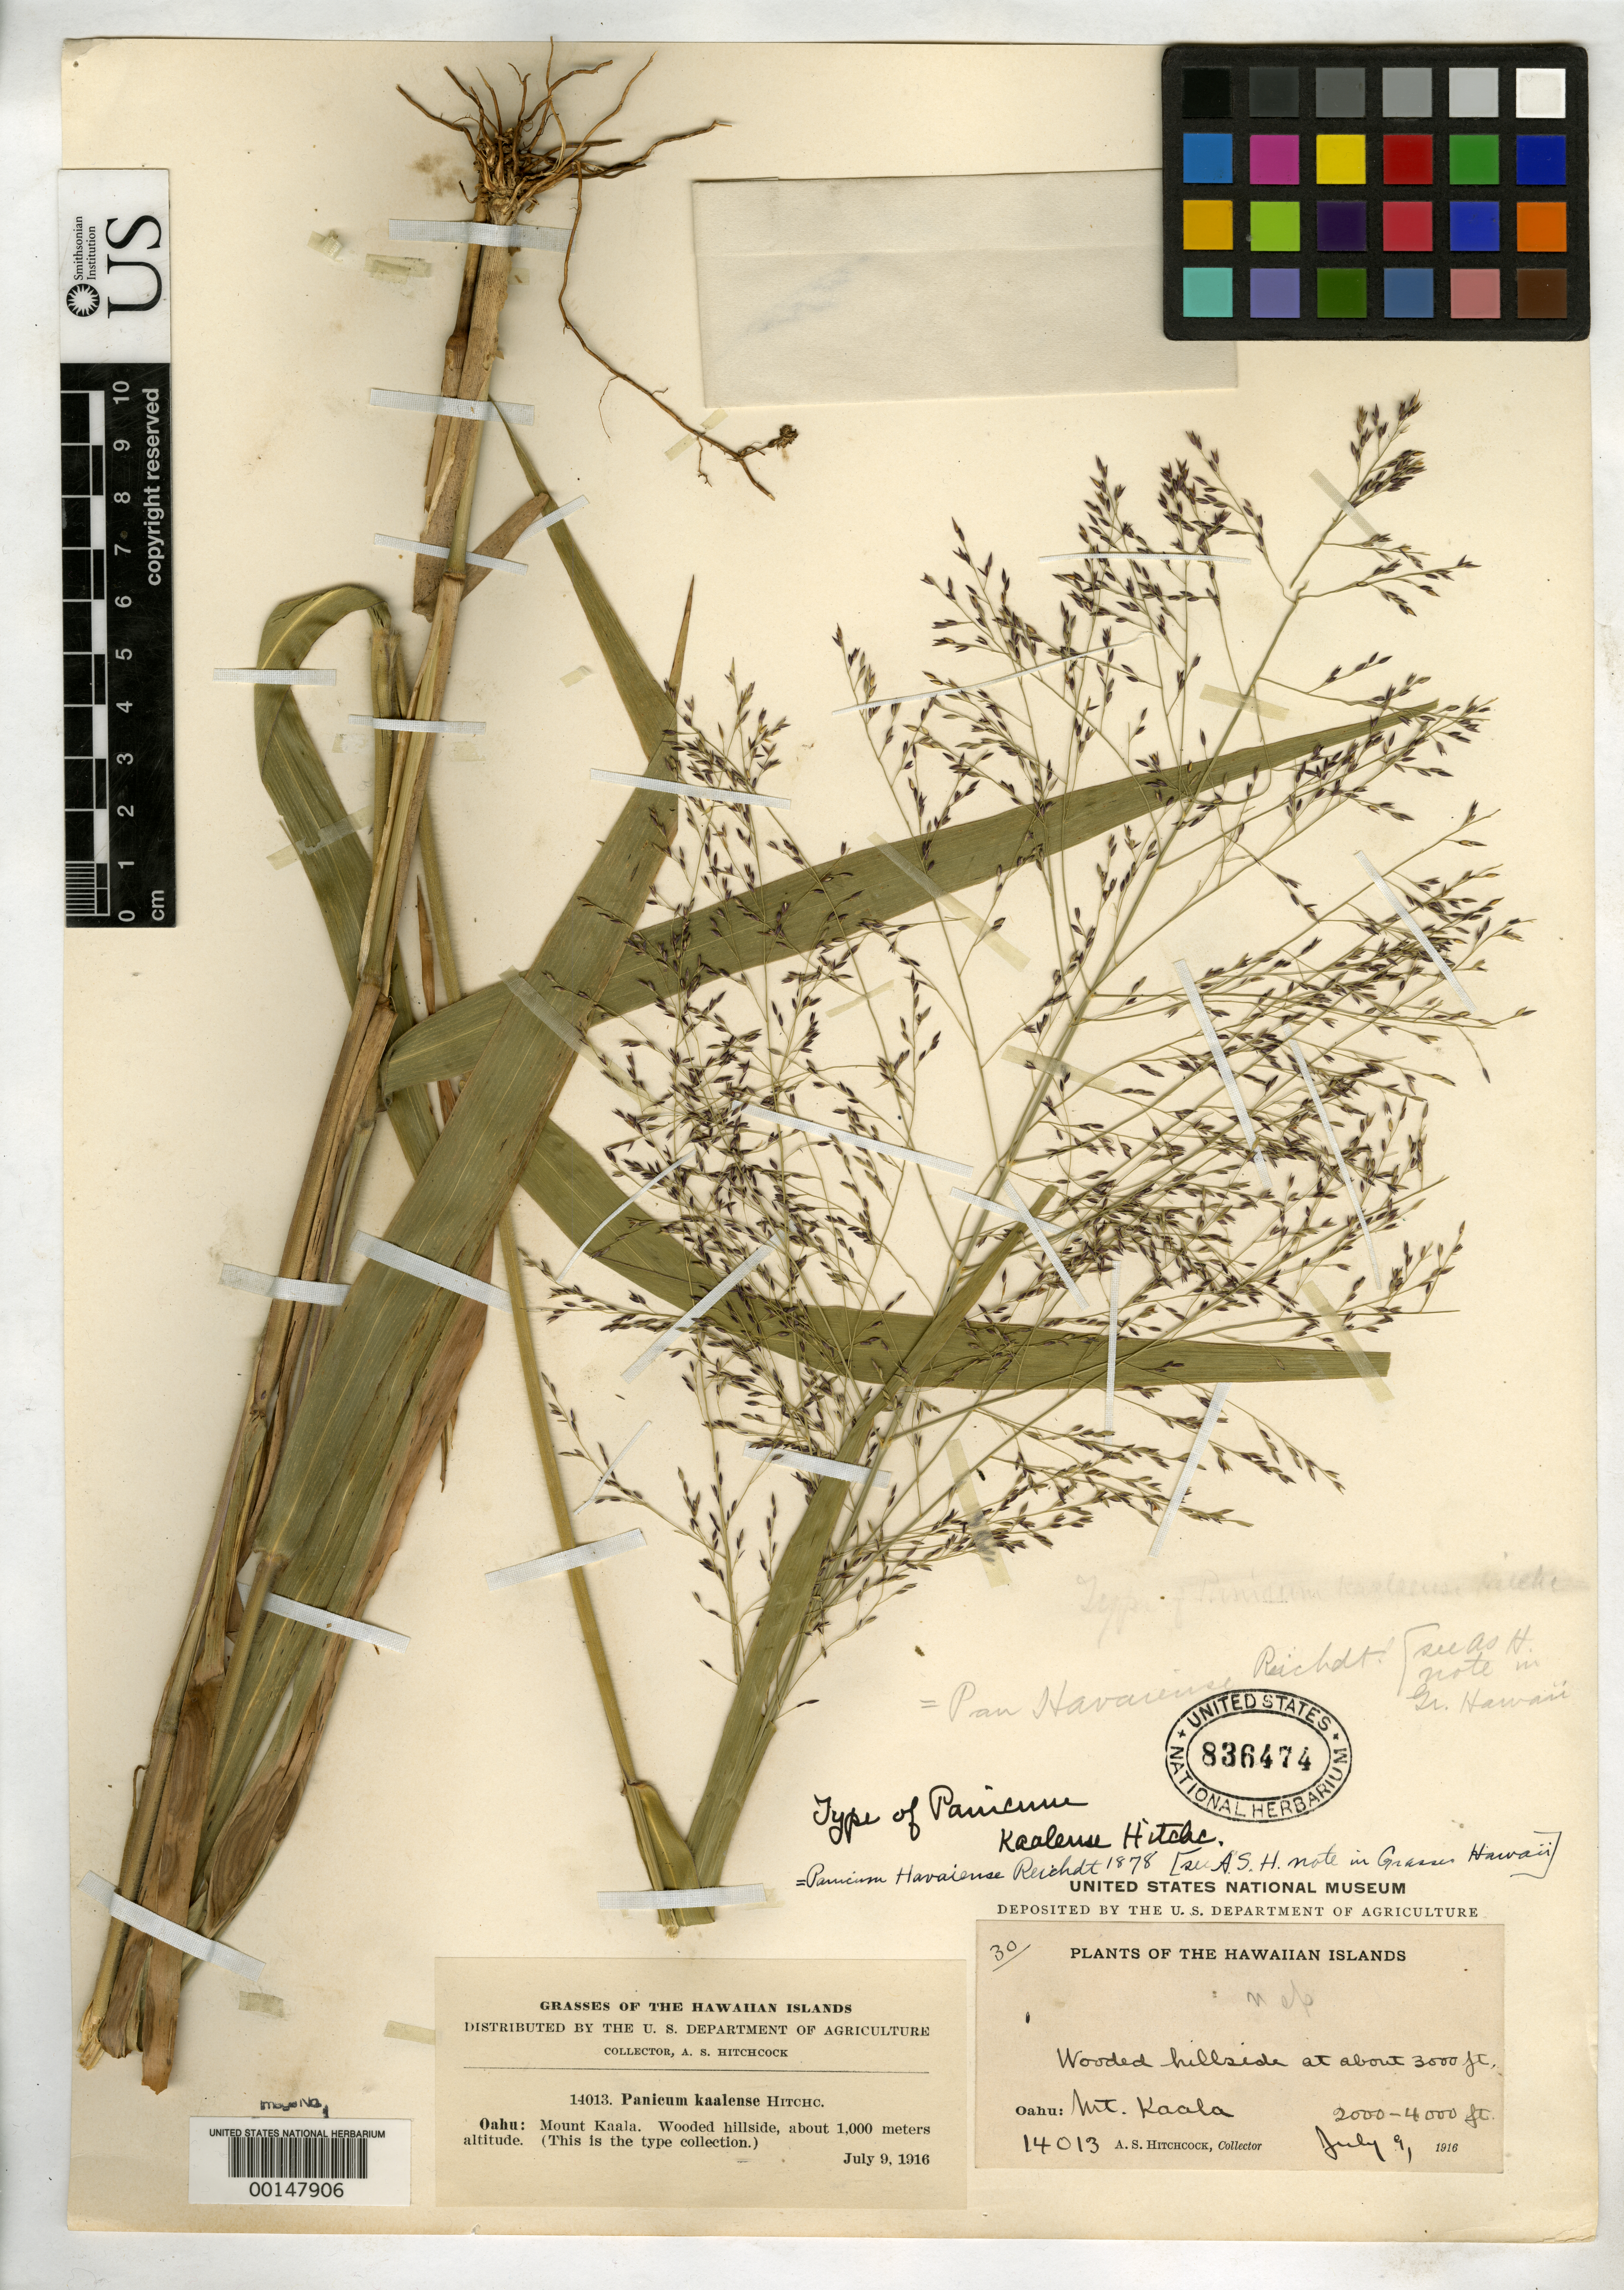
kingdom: Plantae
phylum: Tracheophyta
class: Liliopsida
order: Poales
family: Poaceae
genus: Panicum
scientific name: Panicum kaalense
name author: Hitchc.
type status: Holotype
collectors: A. S. Hitchcock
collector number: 14013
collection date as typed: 09 Jul 1916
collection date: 1916-07-09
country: United States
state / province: Hawaii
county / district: Honolulu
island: Oahu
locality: Mt. Kaala.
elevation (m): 1000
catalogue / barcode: US 836474